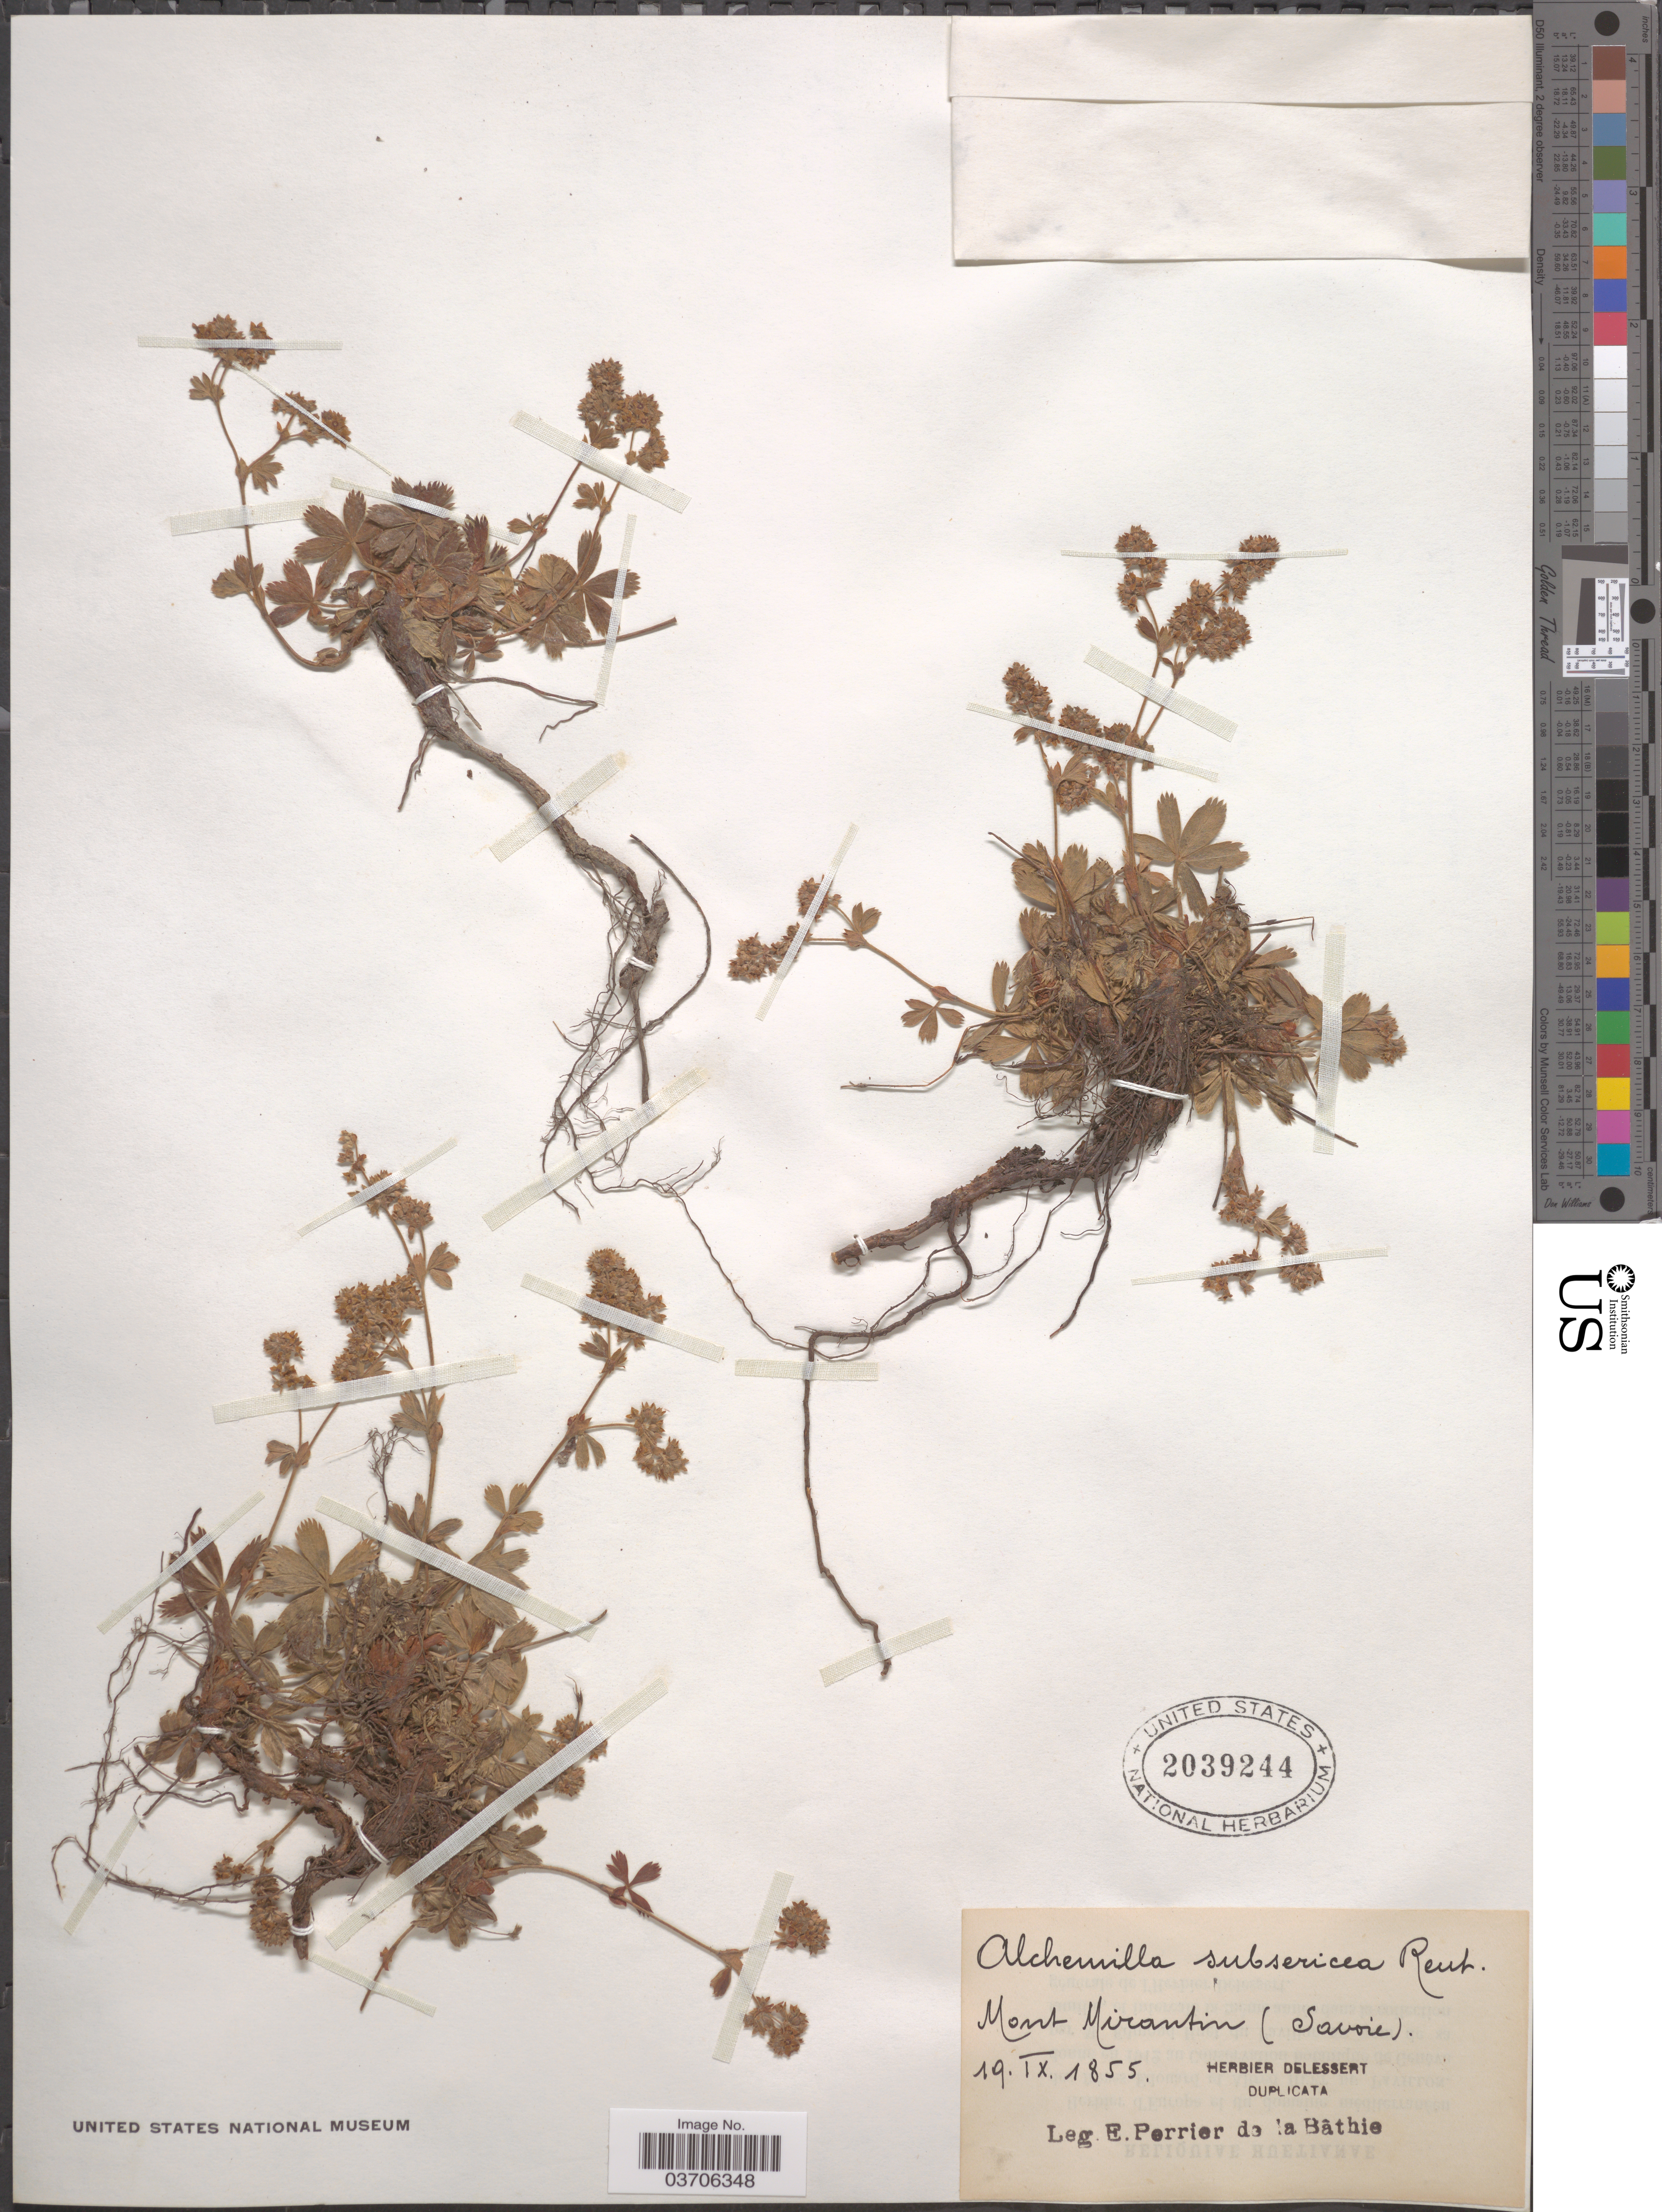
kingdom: Plantae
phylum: Tracheophyta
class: Magnoliopsida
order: Rosales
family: Rosaceae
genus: Alchemilla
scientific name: Alchemilla subsericea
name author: Reut.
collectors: E. Perrier de la Bâthie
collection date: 1855-09-19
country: France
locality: Mont Mirantin (Savoie).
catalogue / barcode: US 2039244